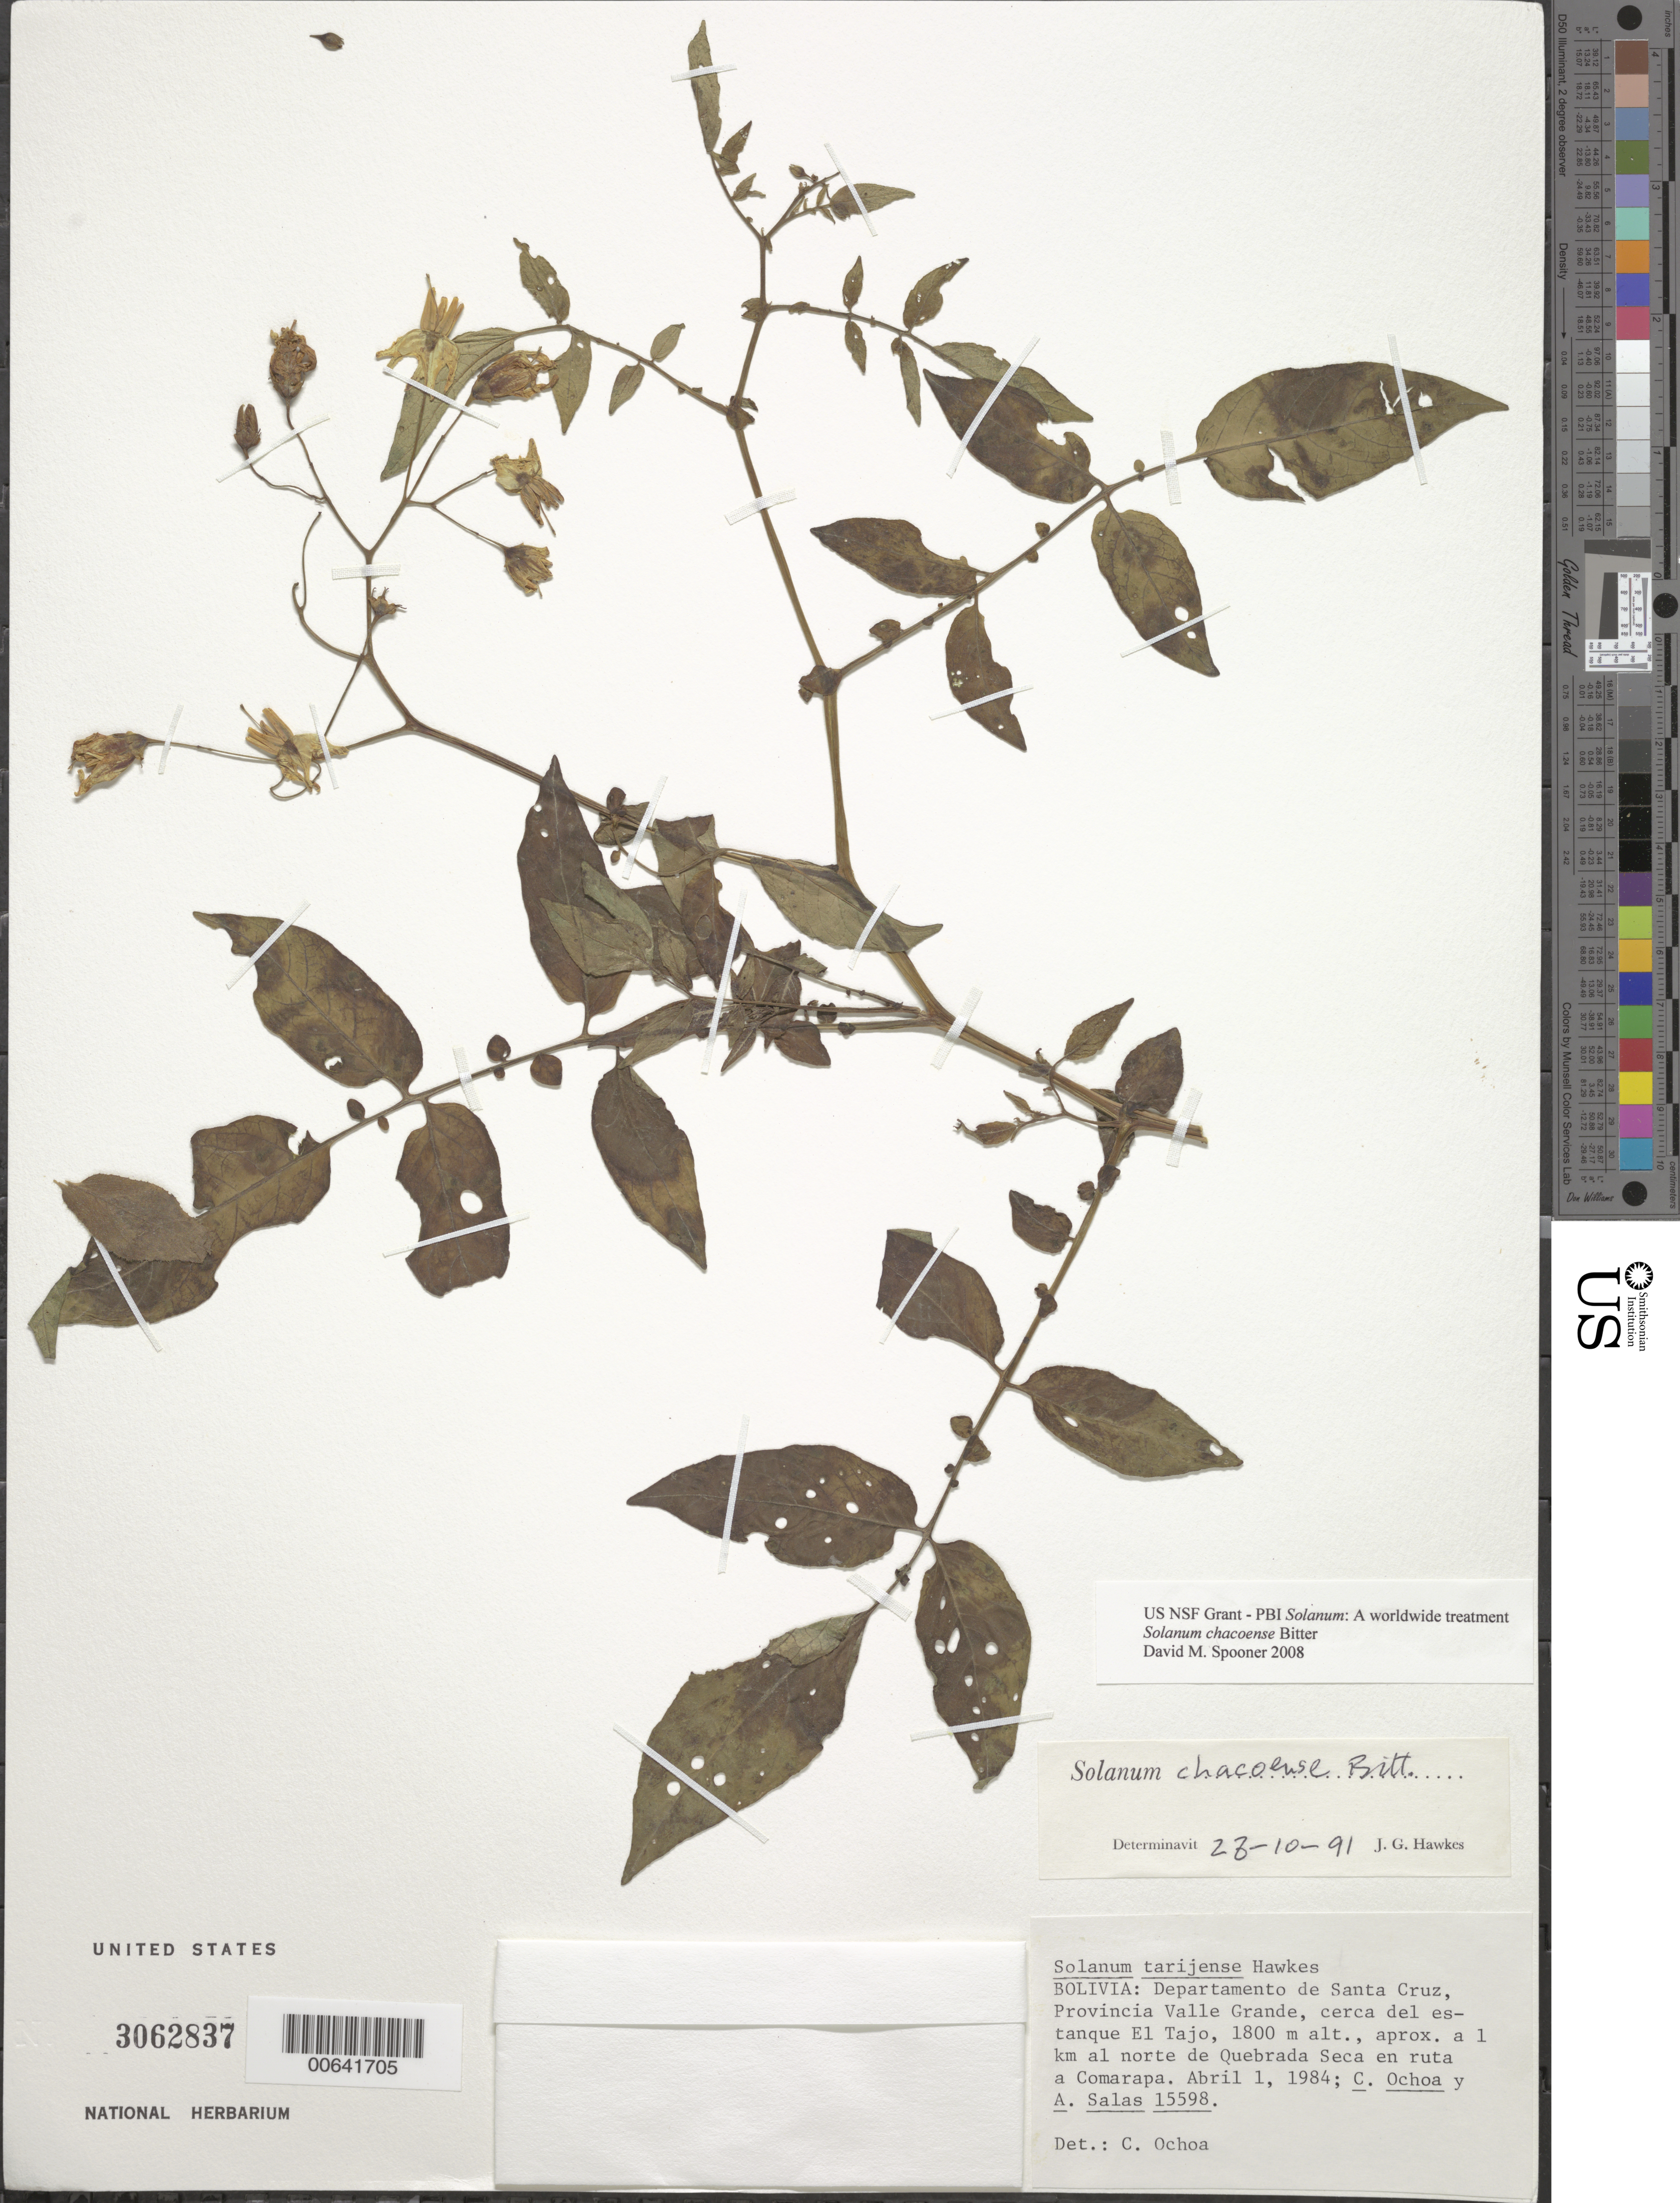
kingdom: Plantae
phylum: Tracheophyta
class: Magnoliopsida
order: Solanales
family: Solanaceae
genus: Solanum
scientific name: Solanum chacoense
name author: Bitt.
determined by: Hawkes, J. G.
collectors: C. M. Ochoa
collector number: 15598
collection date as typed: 01 Apr 1984 or 04 Jan 1984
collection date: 1984-01-04 or 1984-04-01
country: Bolivia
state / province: Santa Cruz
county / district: Vallegrande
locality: Cerca del Tanque El Tajo, aprox. 1 km N de Quebrada Seca en ruta a Comarapa.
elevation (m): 1800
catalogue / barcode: US 3062837